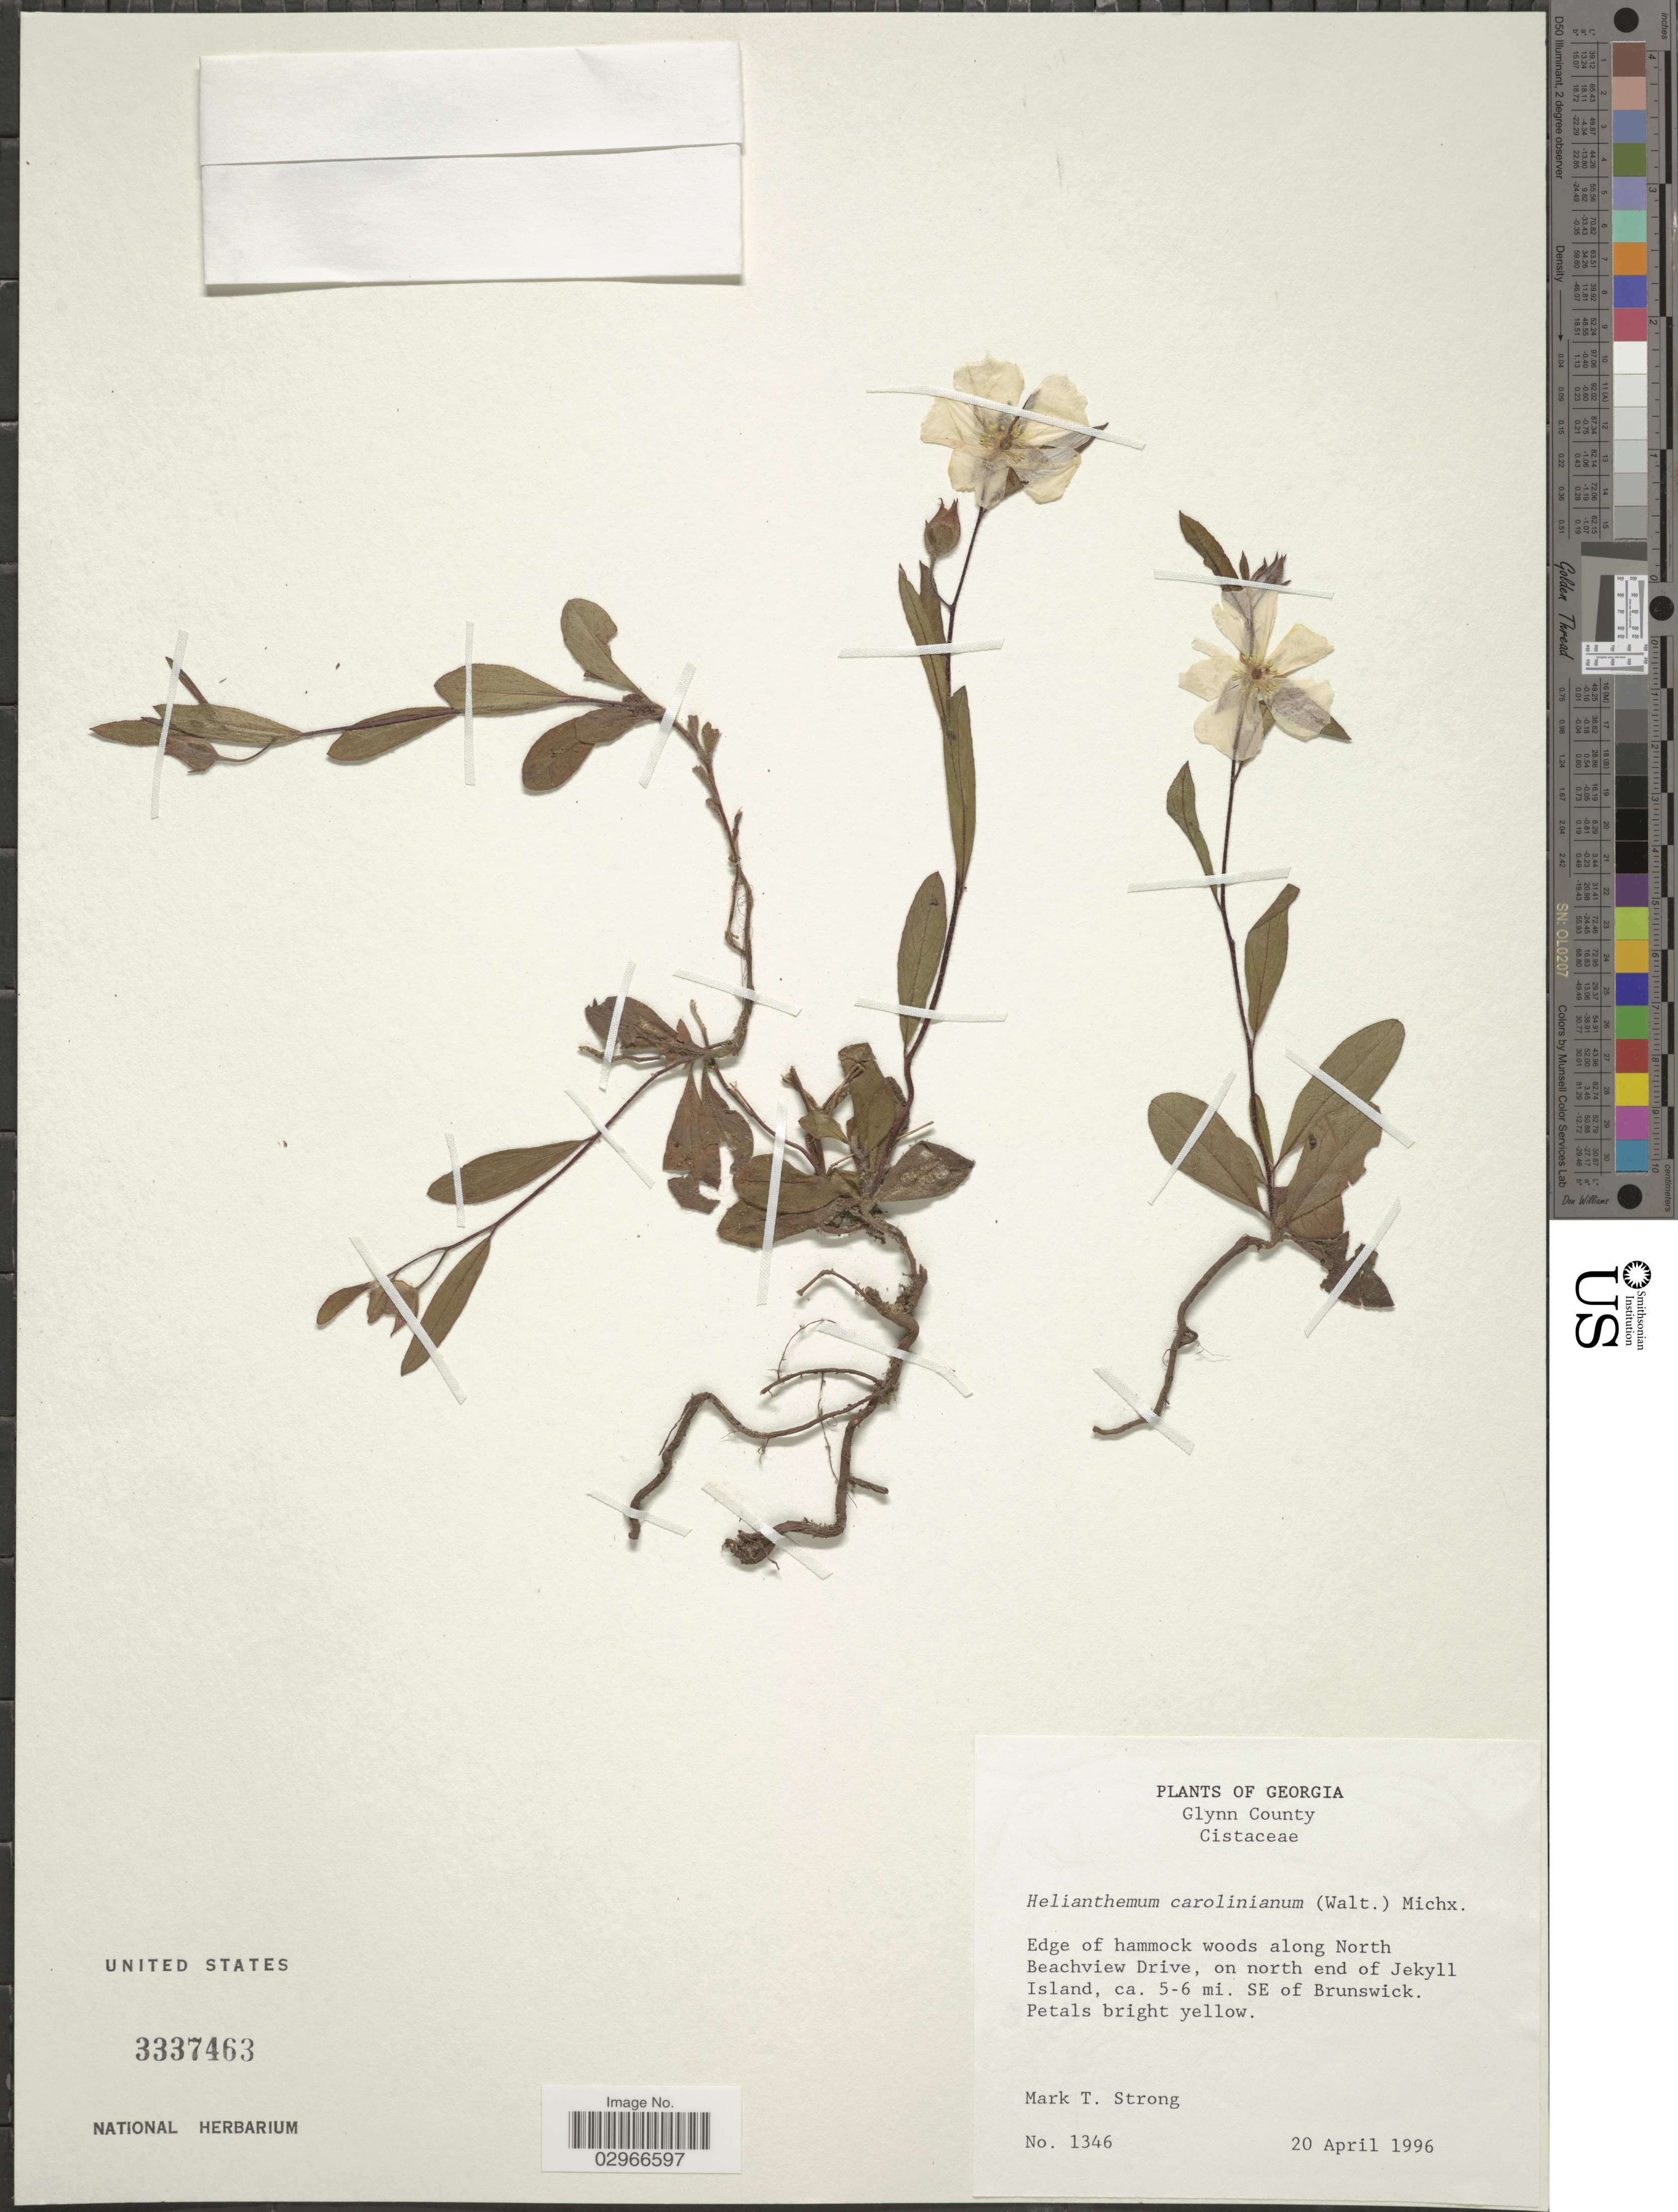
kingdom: Plantae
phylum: Tracheophyta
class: Magnoliopsida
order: Malvales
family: Cistaceae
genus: Crocanthemum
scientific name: Crocanthemum carolinianum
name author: (Walter) Spach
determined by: Strong, Mark T., (BOT), Smithsonian Institution - National Museum of Natural History (UNITED STATES)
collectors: M. T. Strong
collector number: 1346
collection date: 1996-04-20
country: United States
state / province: Georgia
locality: Glynn County, Edge of hammock woods along North Beachview Drive, on north end of Jekyll Island, ca. 5-6 mi. SE of Brunswick.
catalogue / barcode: US 3337463